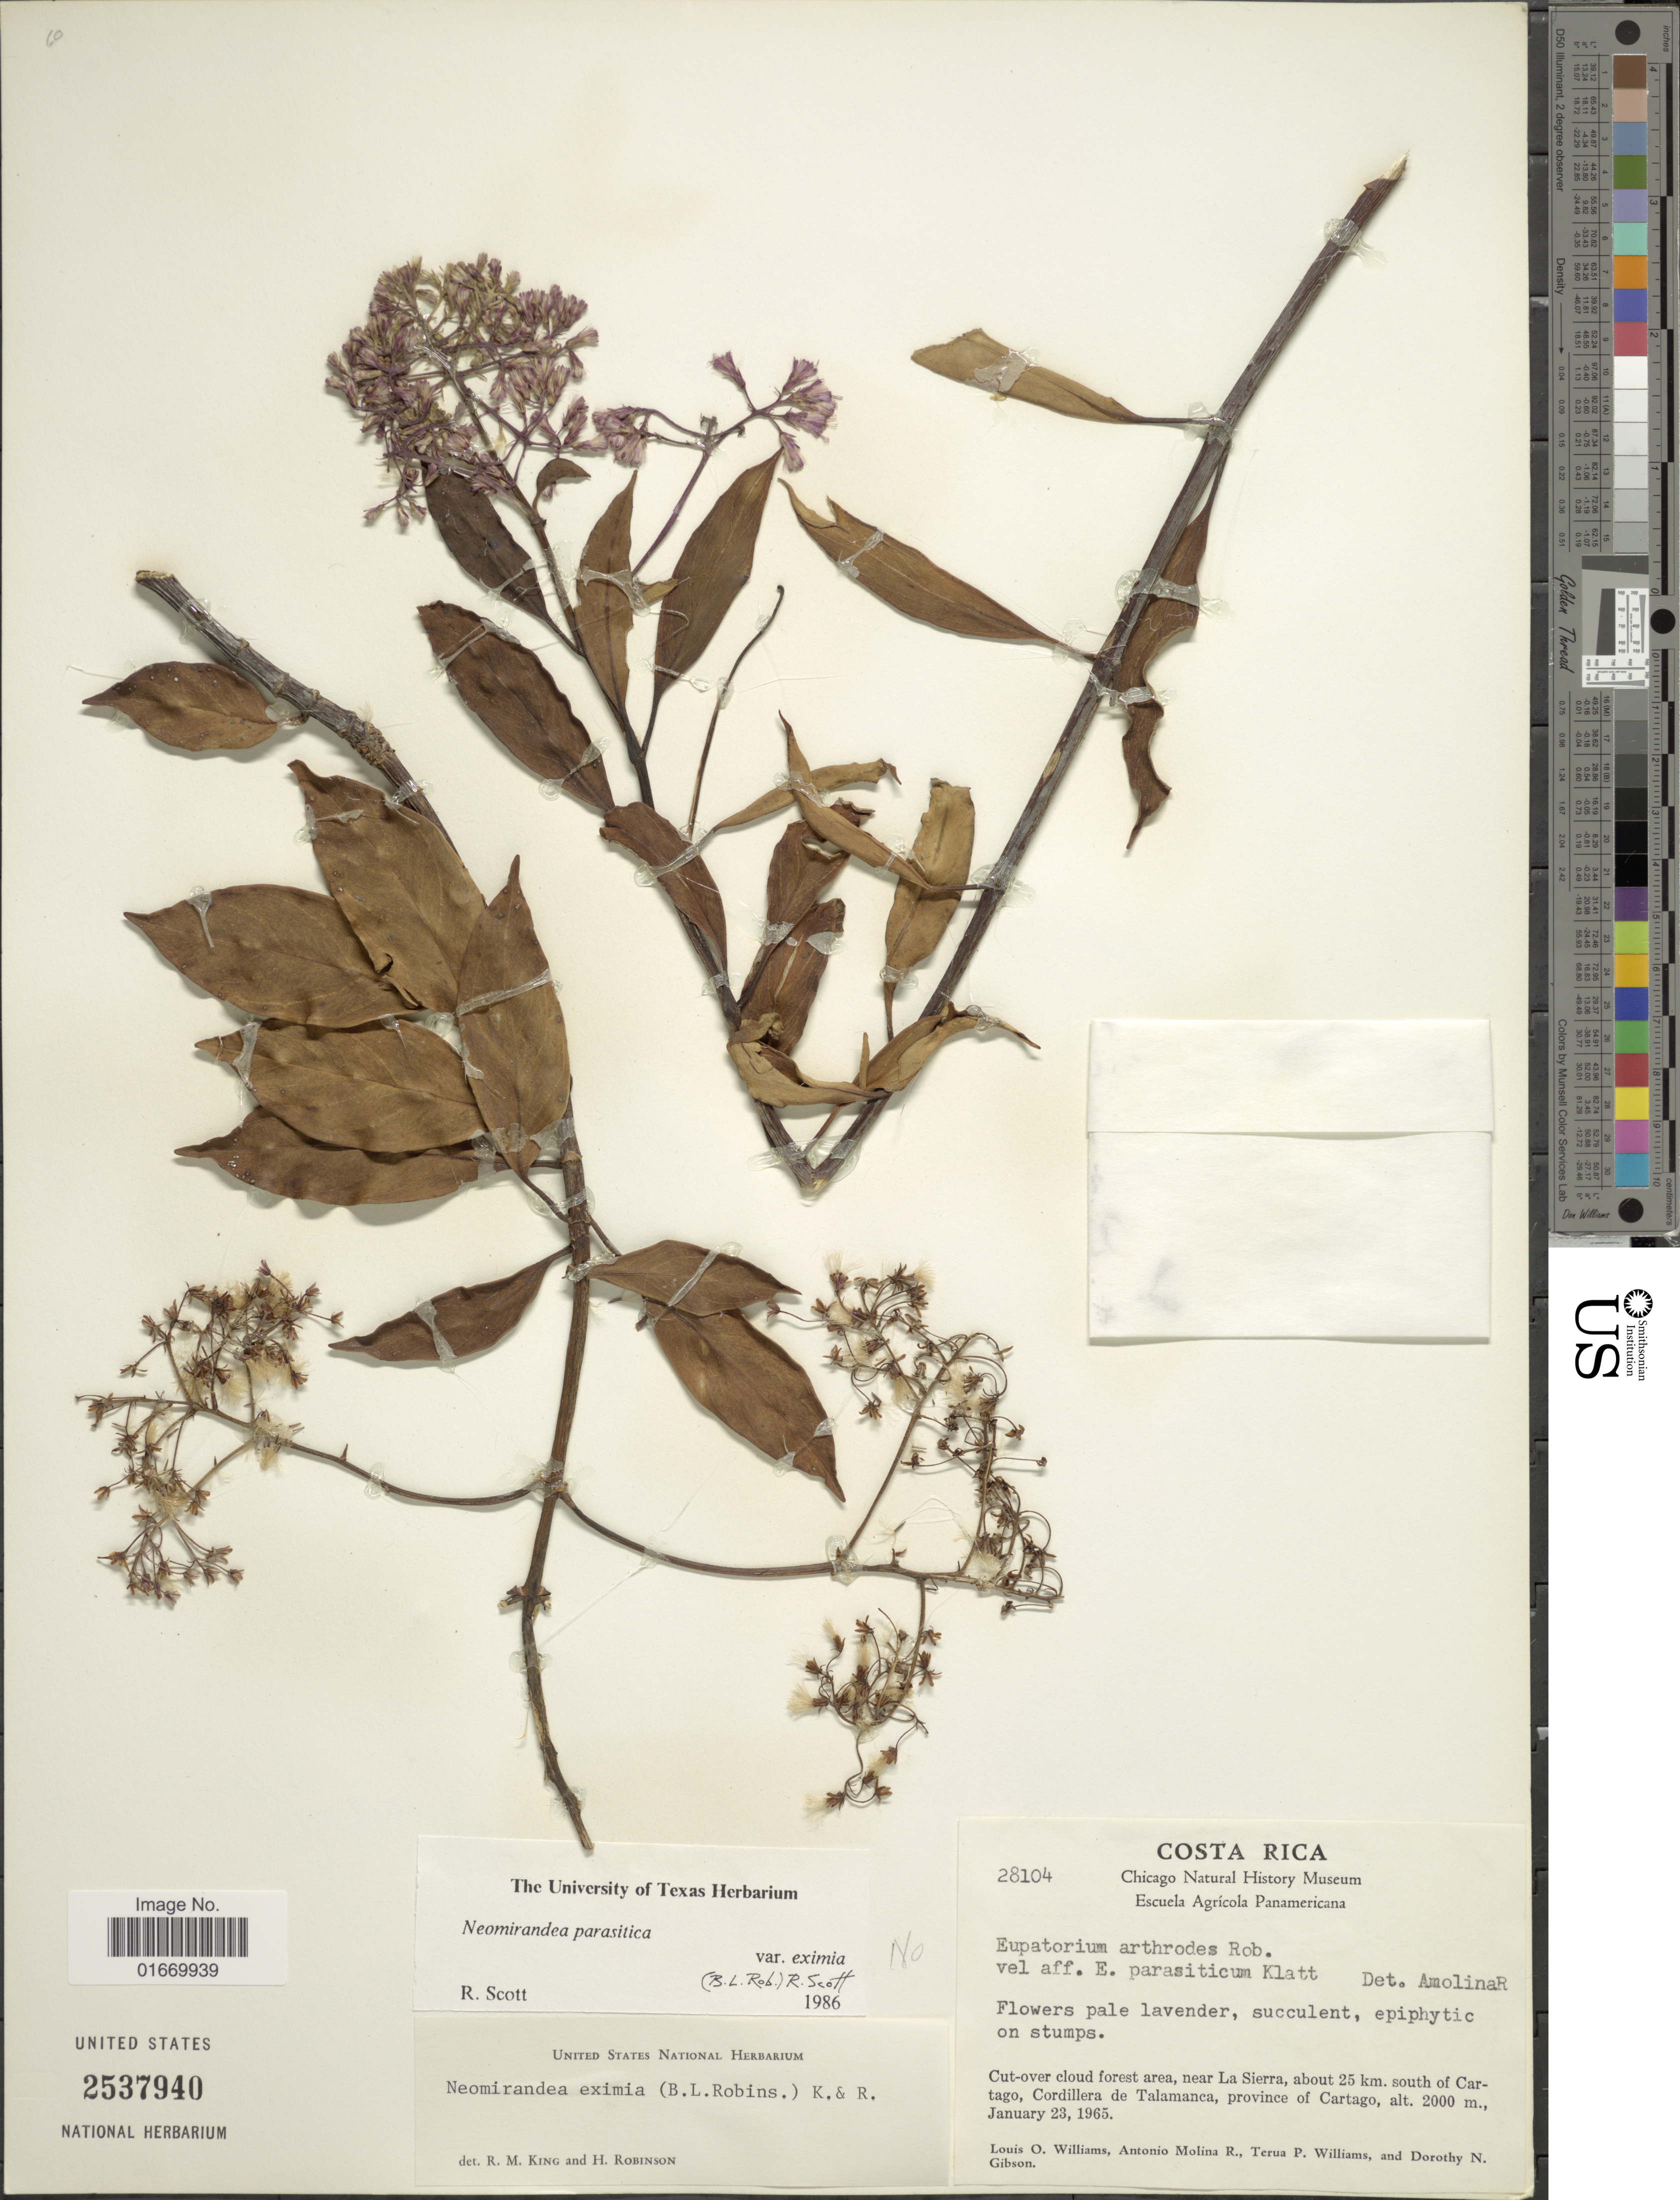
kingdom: Plantae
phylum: Tracheophyta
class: Magnoliopsida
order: Asterales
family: Asteraceae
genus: Neomirandea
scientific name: Neomirandea eximia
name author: (B.L. Rob.) R.M. King & H. Rob.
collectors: L. O. Williams, A. Molina R., T. P. Williams & D. N. Gibson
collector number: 28104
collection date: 1965-01-23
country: Costa Rica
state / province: Cartago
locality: Near La Sierra, about 25 km south of Cartago, Cordillera de Talamanca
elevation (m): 2000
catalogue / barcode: US 2537940